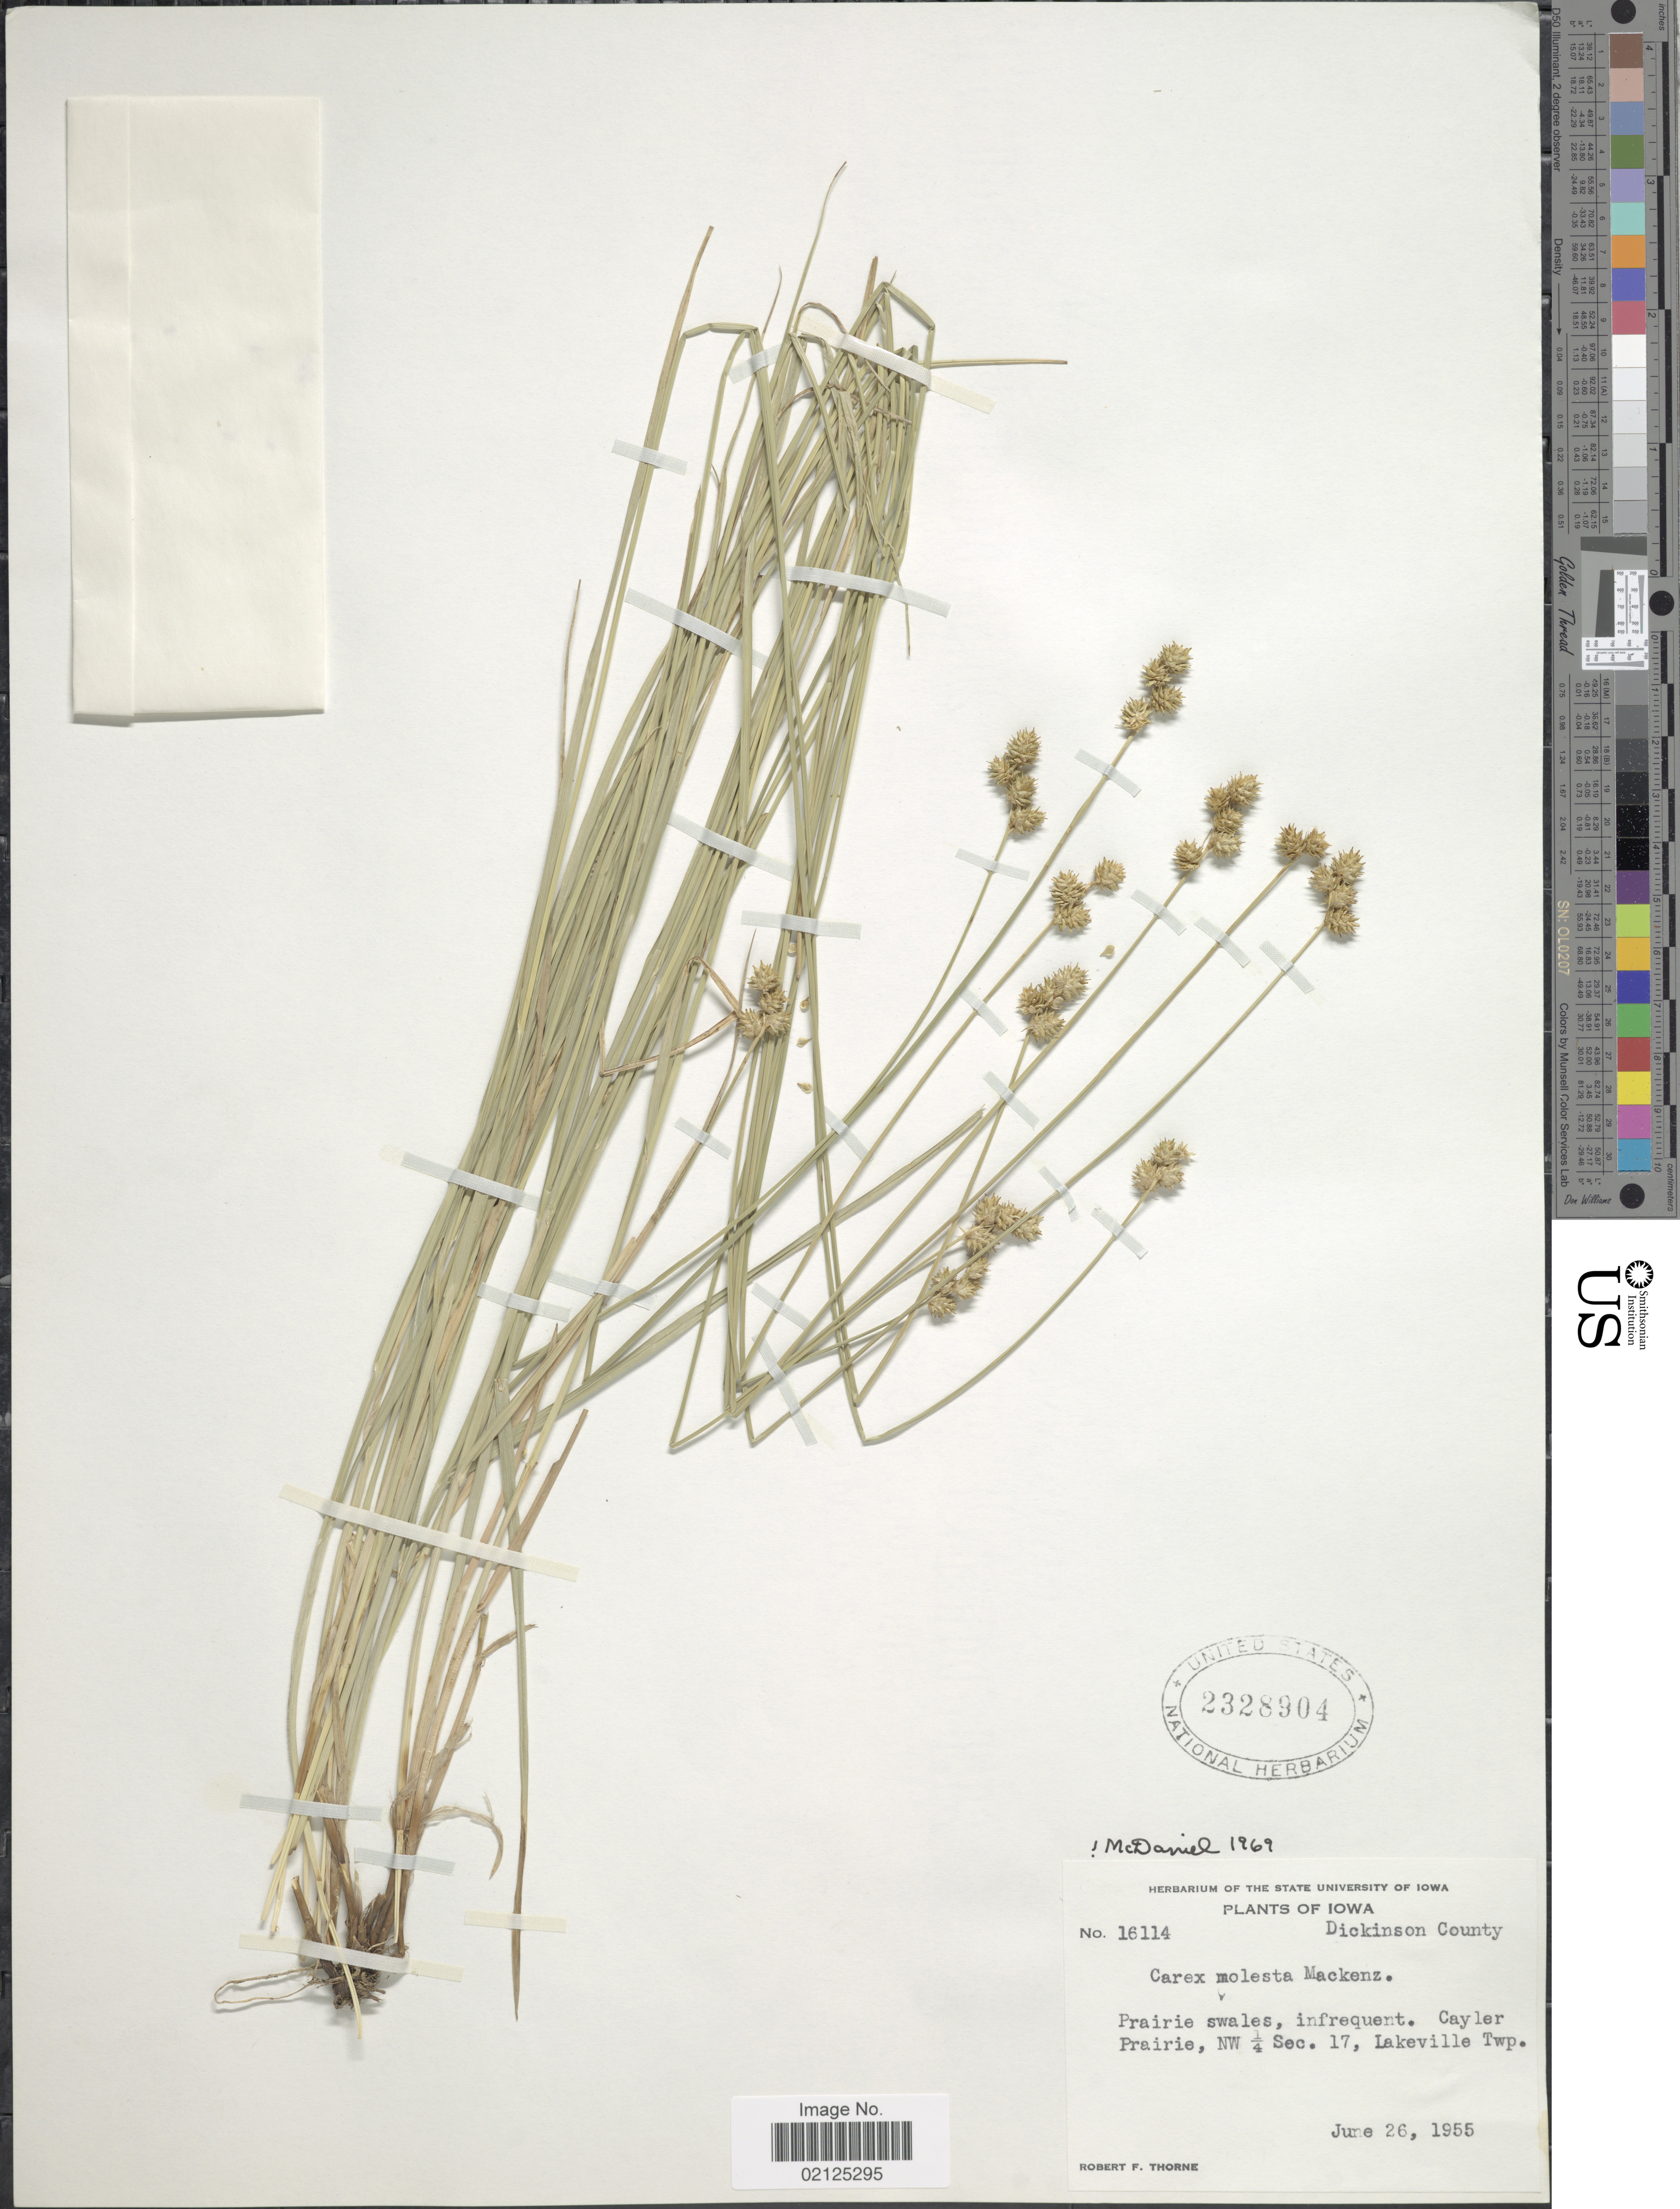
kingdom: Plantae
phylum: Tracheophyta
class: Liliopsida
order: Poales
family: Cyperaceae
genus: Carex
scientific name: Carex molesta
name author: Mack.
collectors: R. F. Thorne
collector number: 16114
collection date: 1955-06-26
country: United States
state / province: Iowa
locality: Dickinson County, Prairie swales. Cayler Prairie, NW ¼ Sec. 17, Lakeville Twp.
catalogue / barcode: US 2328904